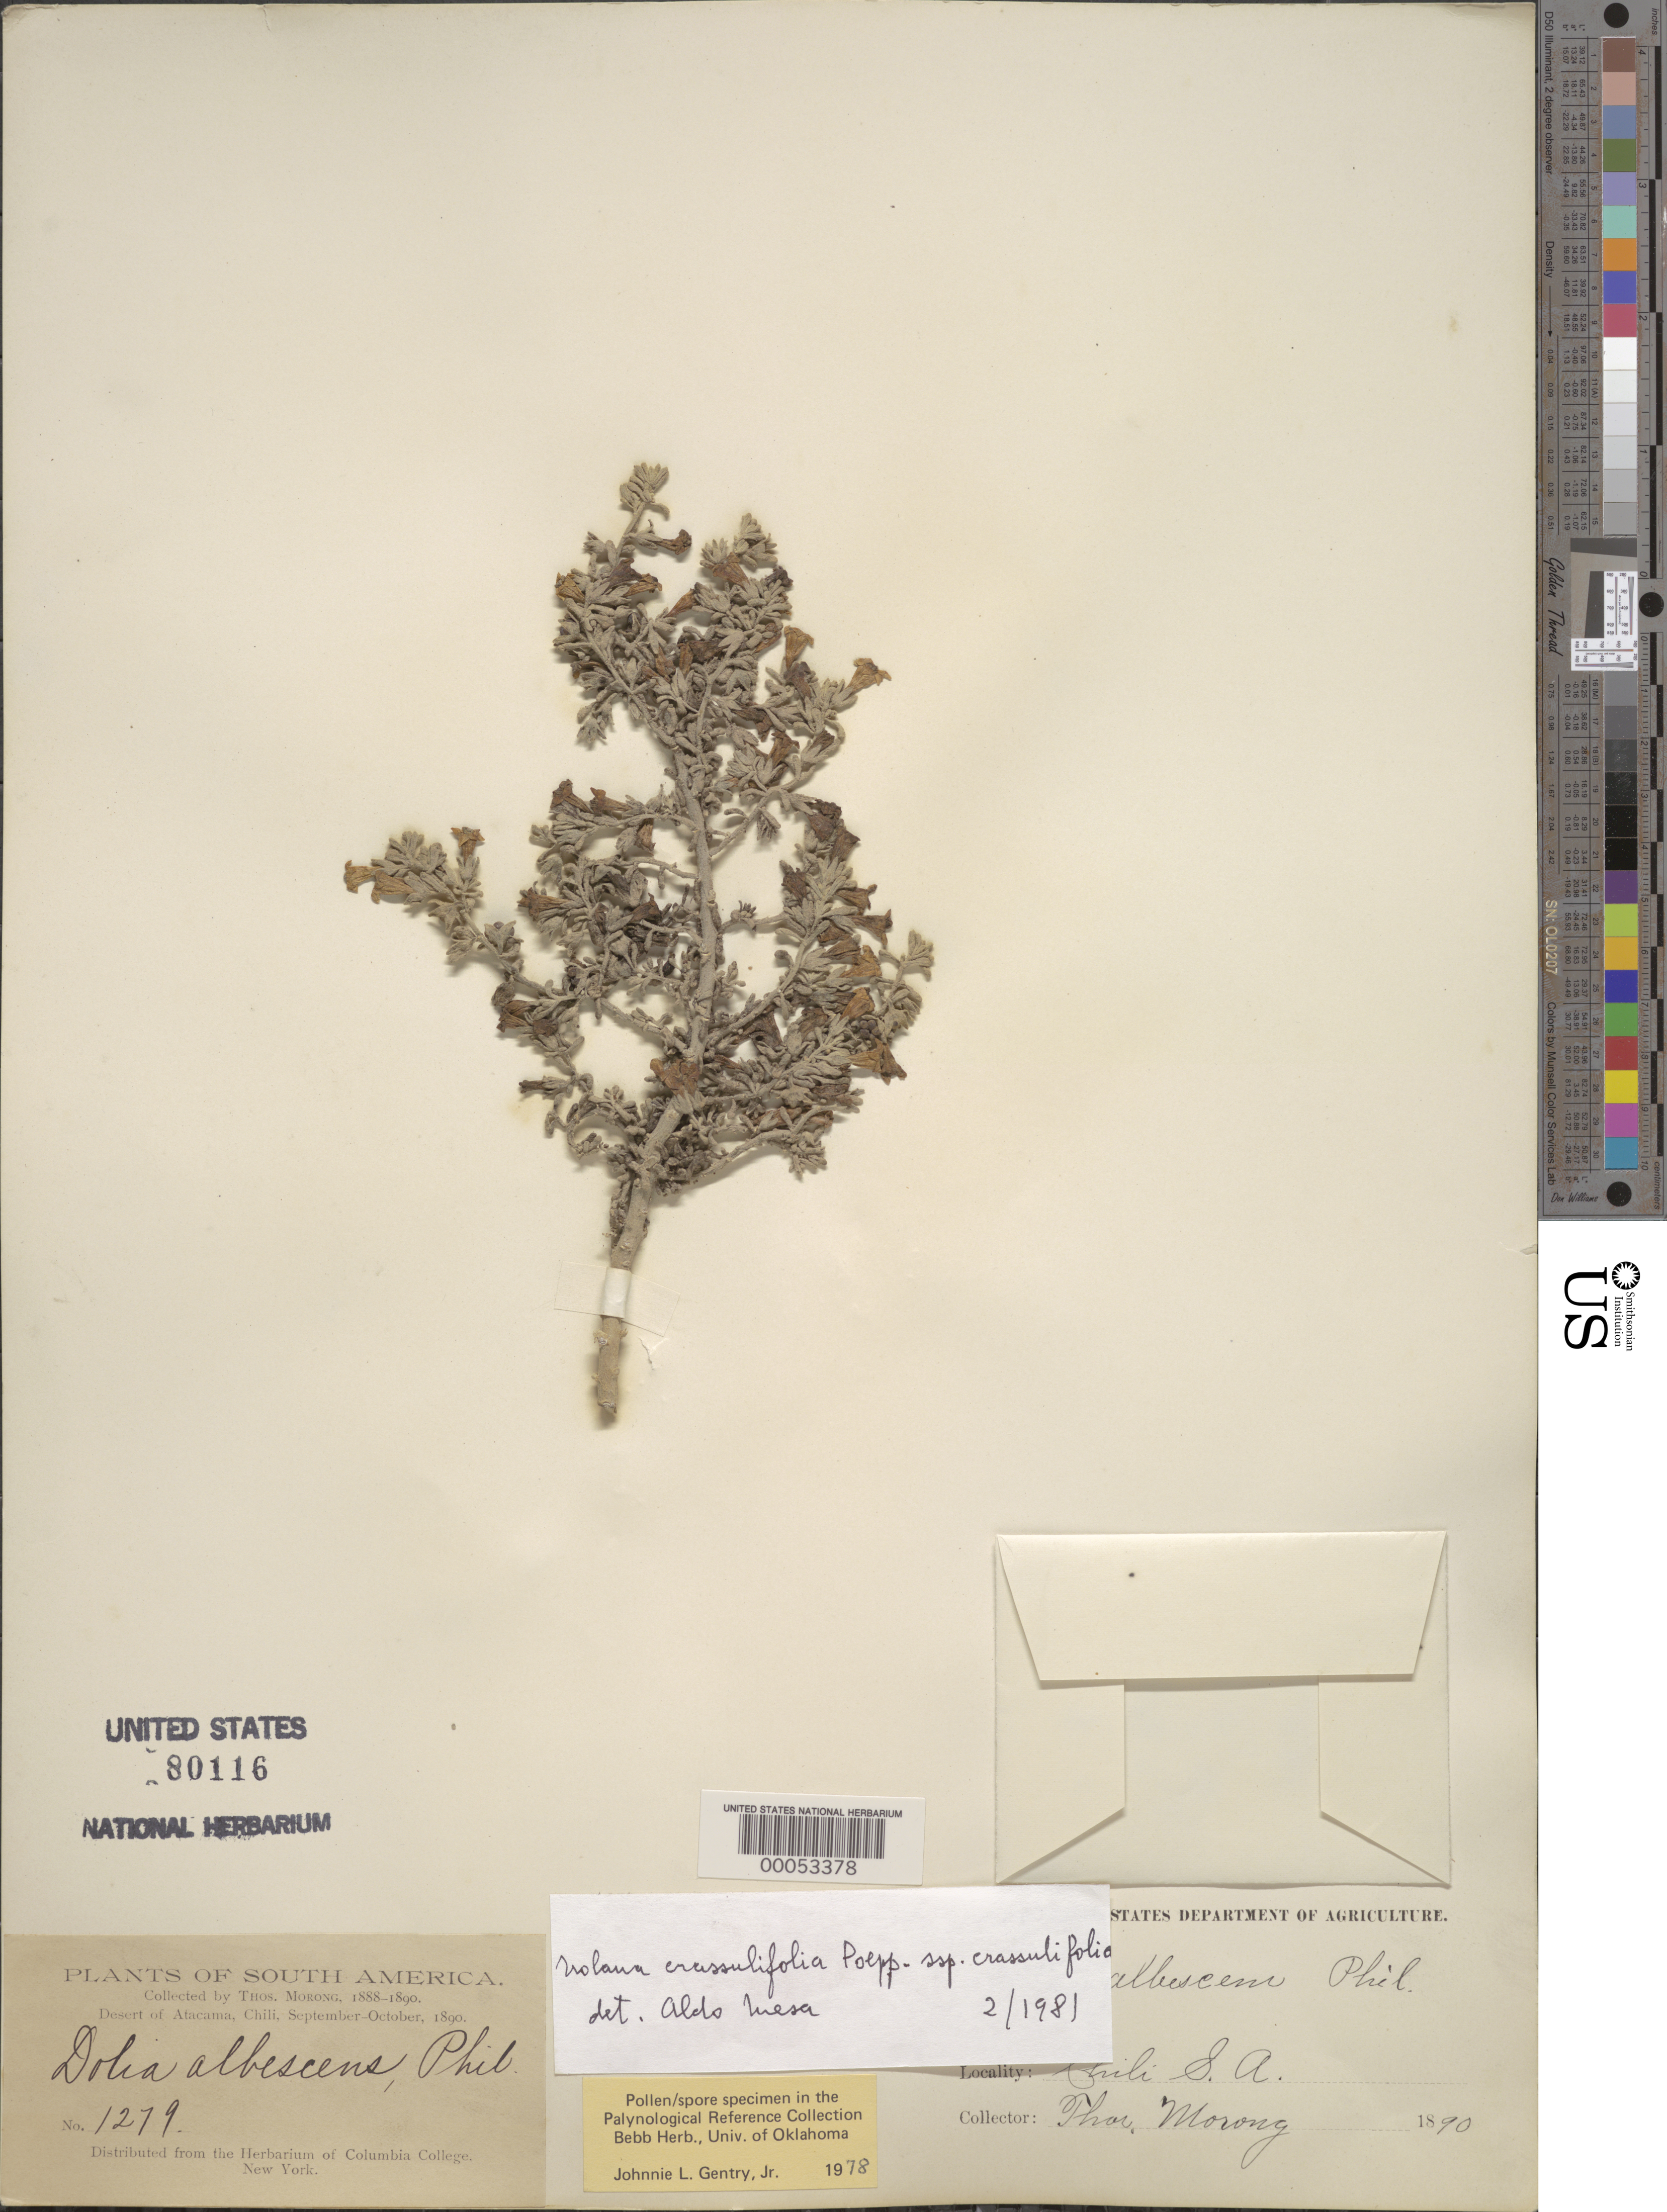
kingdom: Plantae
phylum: Tracheophyta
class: Magnoliopsida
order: Solanales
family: Solanaceae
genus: Nolana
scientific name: Nolana crassulifolia subsp. crassulifolia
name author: Kunze ex Walp.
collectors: T. Morong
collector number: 1279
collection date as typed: Sep 1890 to -- Oct 1890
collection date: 1890-09/1890-10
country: Chile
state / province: Atacama (III)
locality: Desert of atacama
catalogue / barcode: US 80116